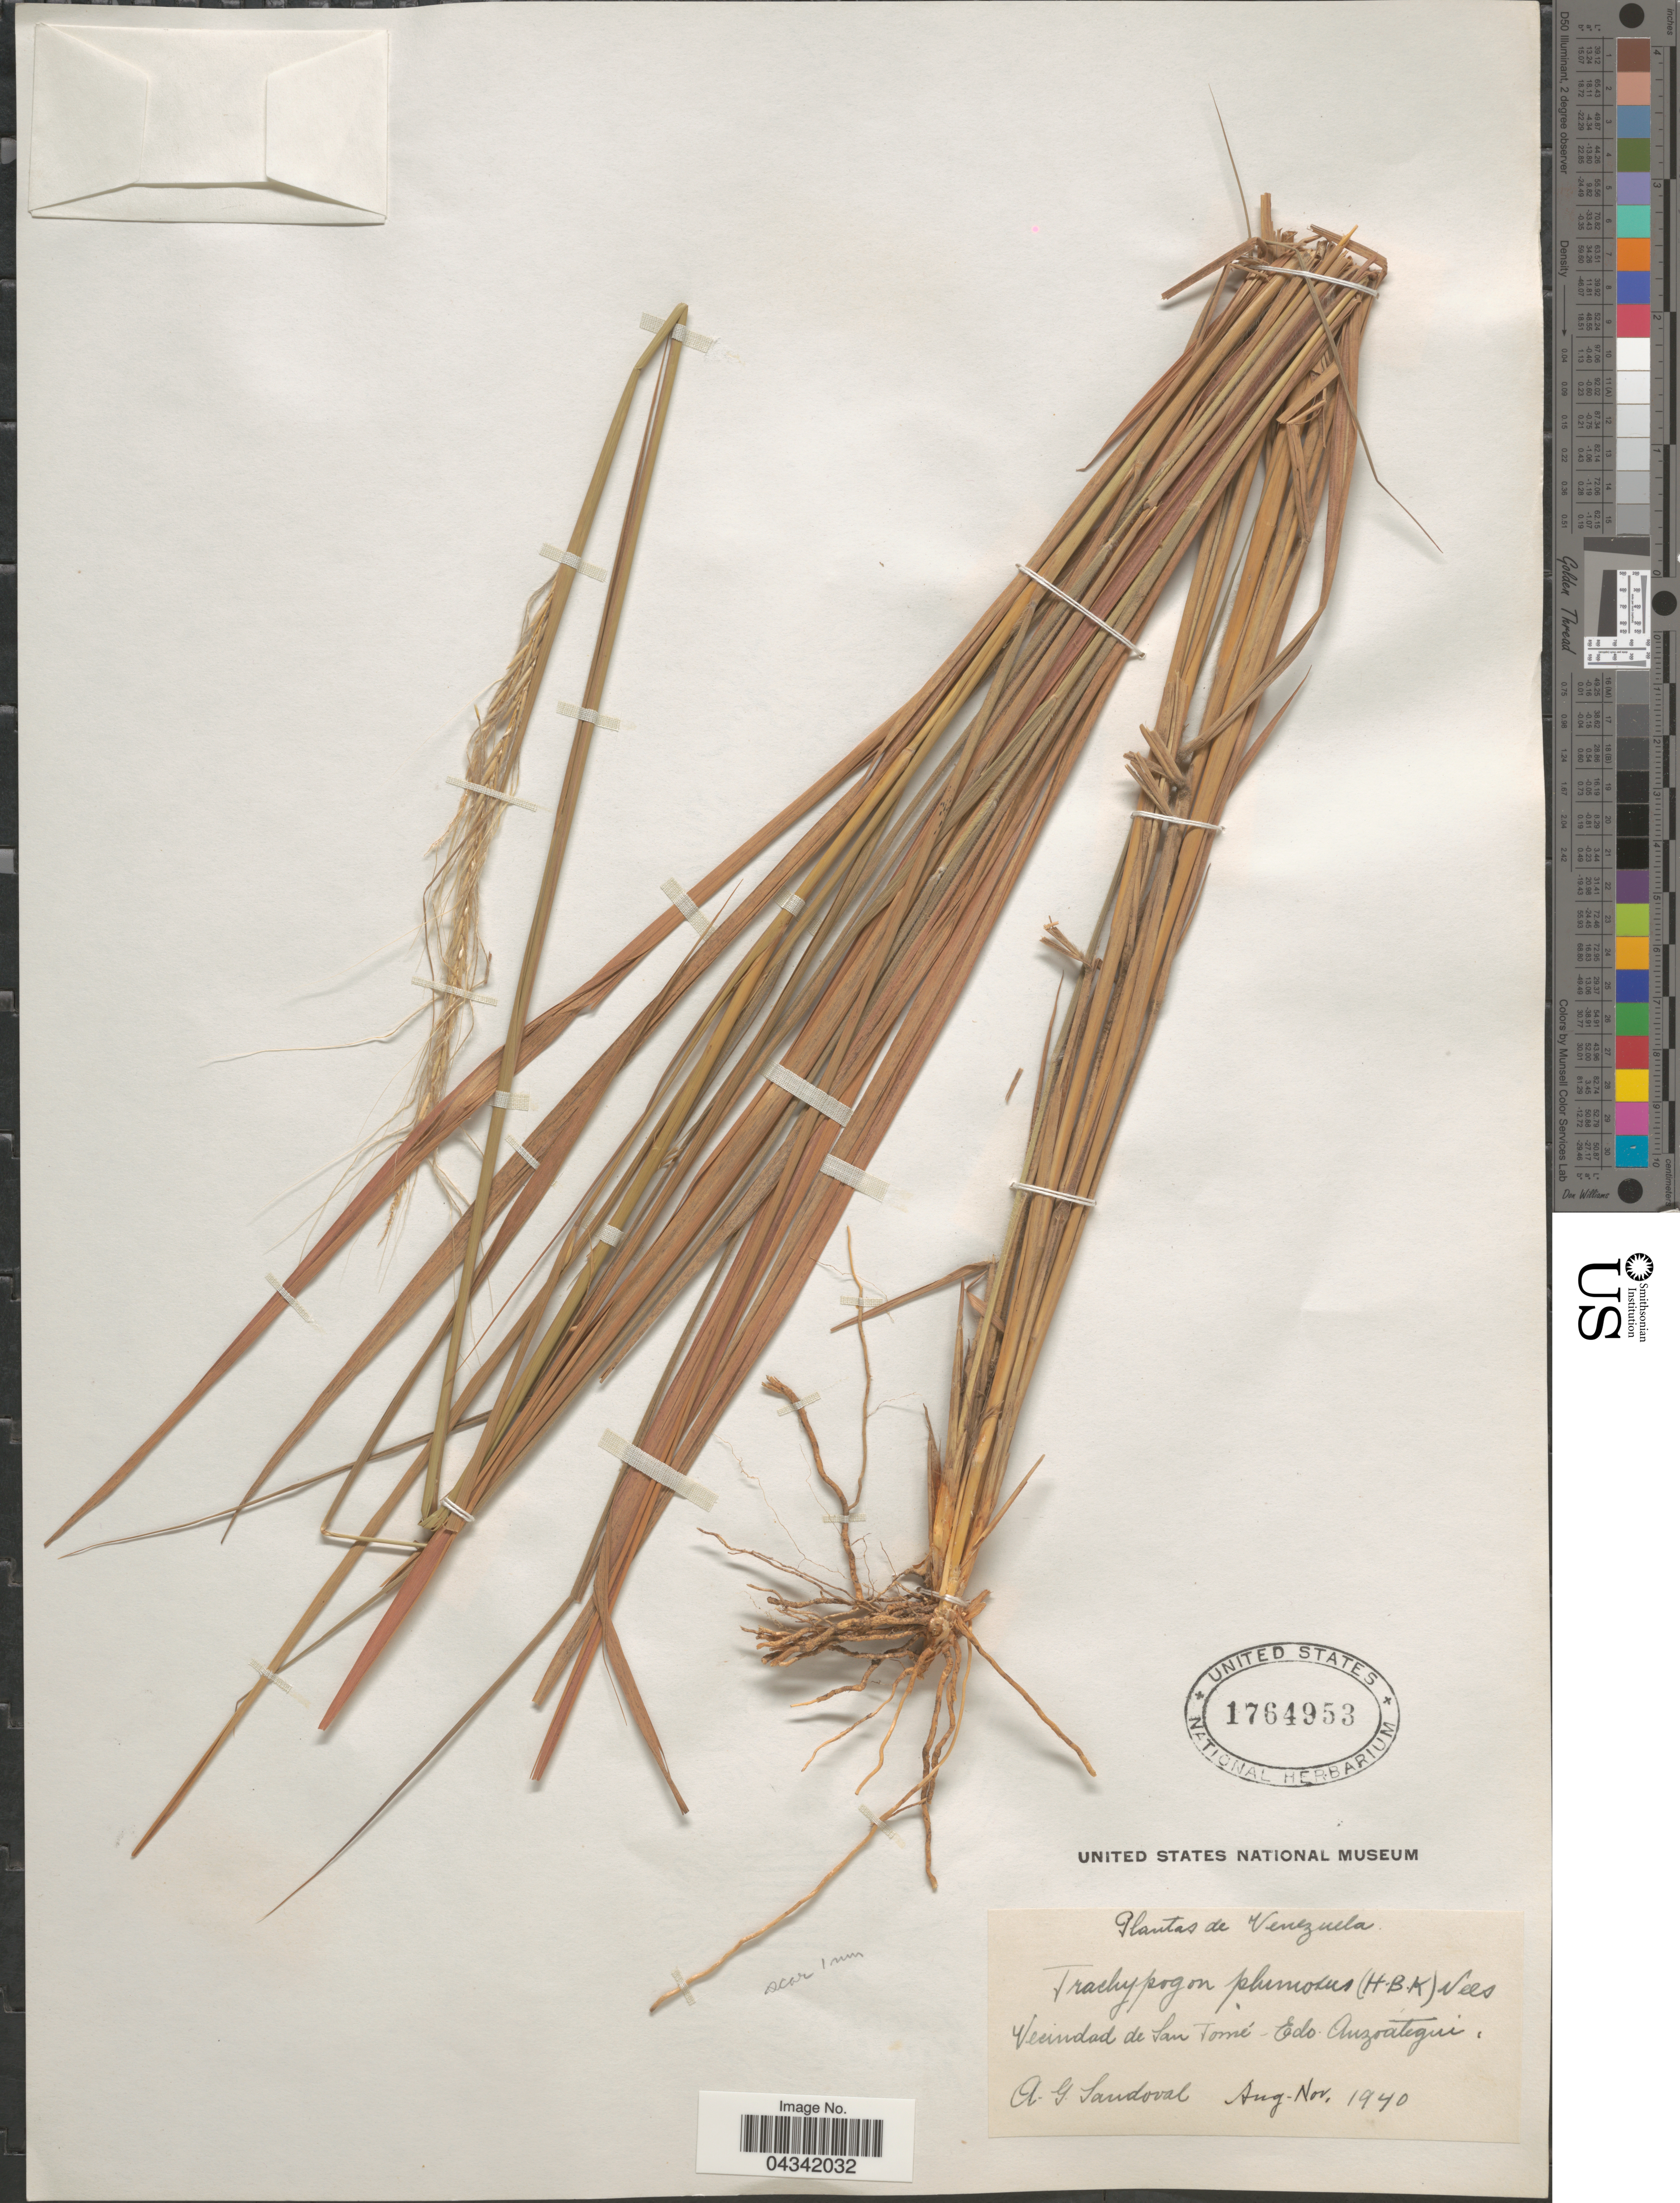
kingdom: Plantae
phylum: Tracheophyta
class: Liliopsida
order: Poales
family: Poaceae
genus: Trachypogon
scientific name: Trachypogon spicatus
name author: (L. f.) Kuntze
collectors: A. G. Sandoval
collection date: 1940-08/1940-11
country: Venezuela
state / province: Anzoategui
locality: Vecindad de San Tomé.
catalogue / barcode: US 1764953